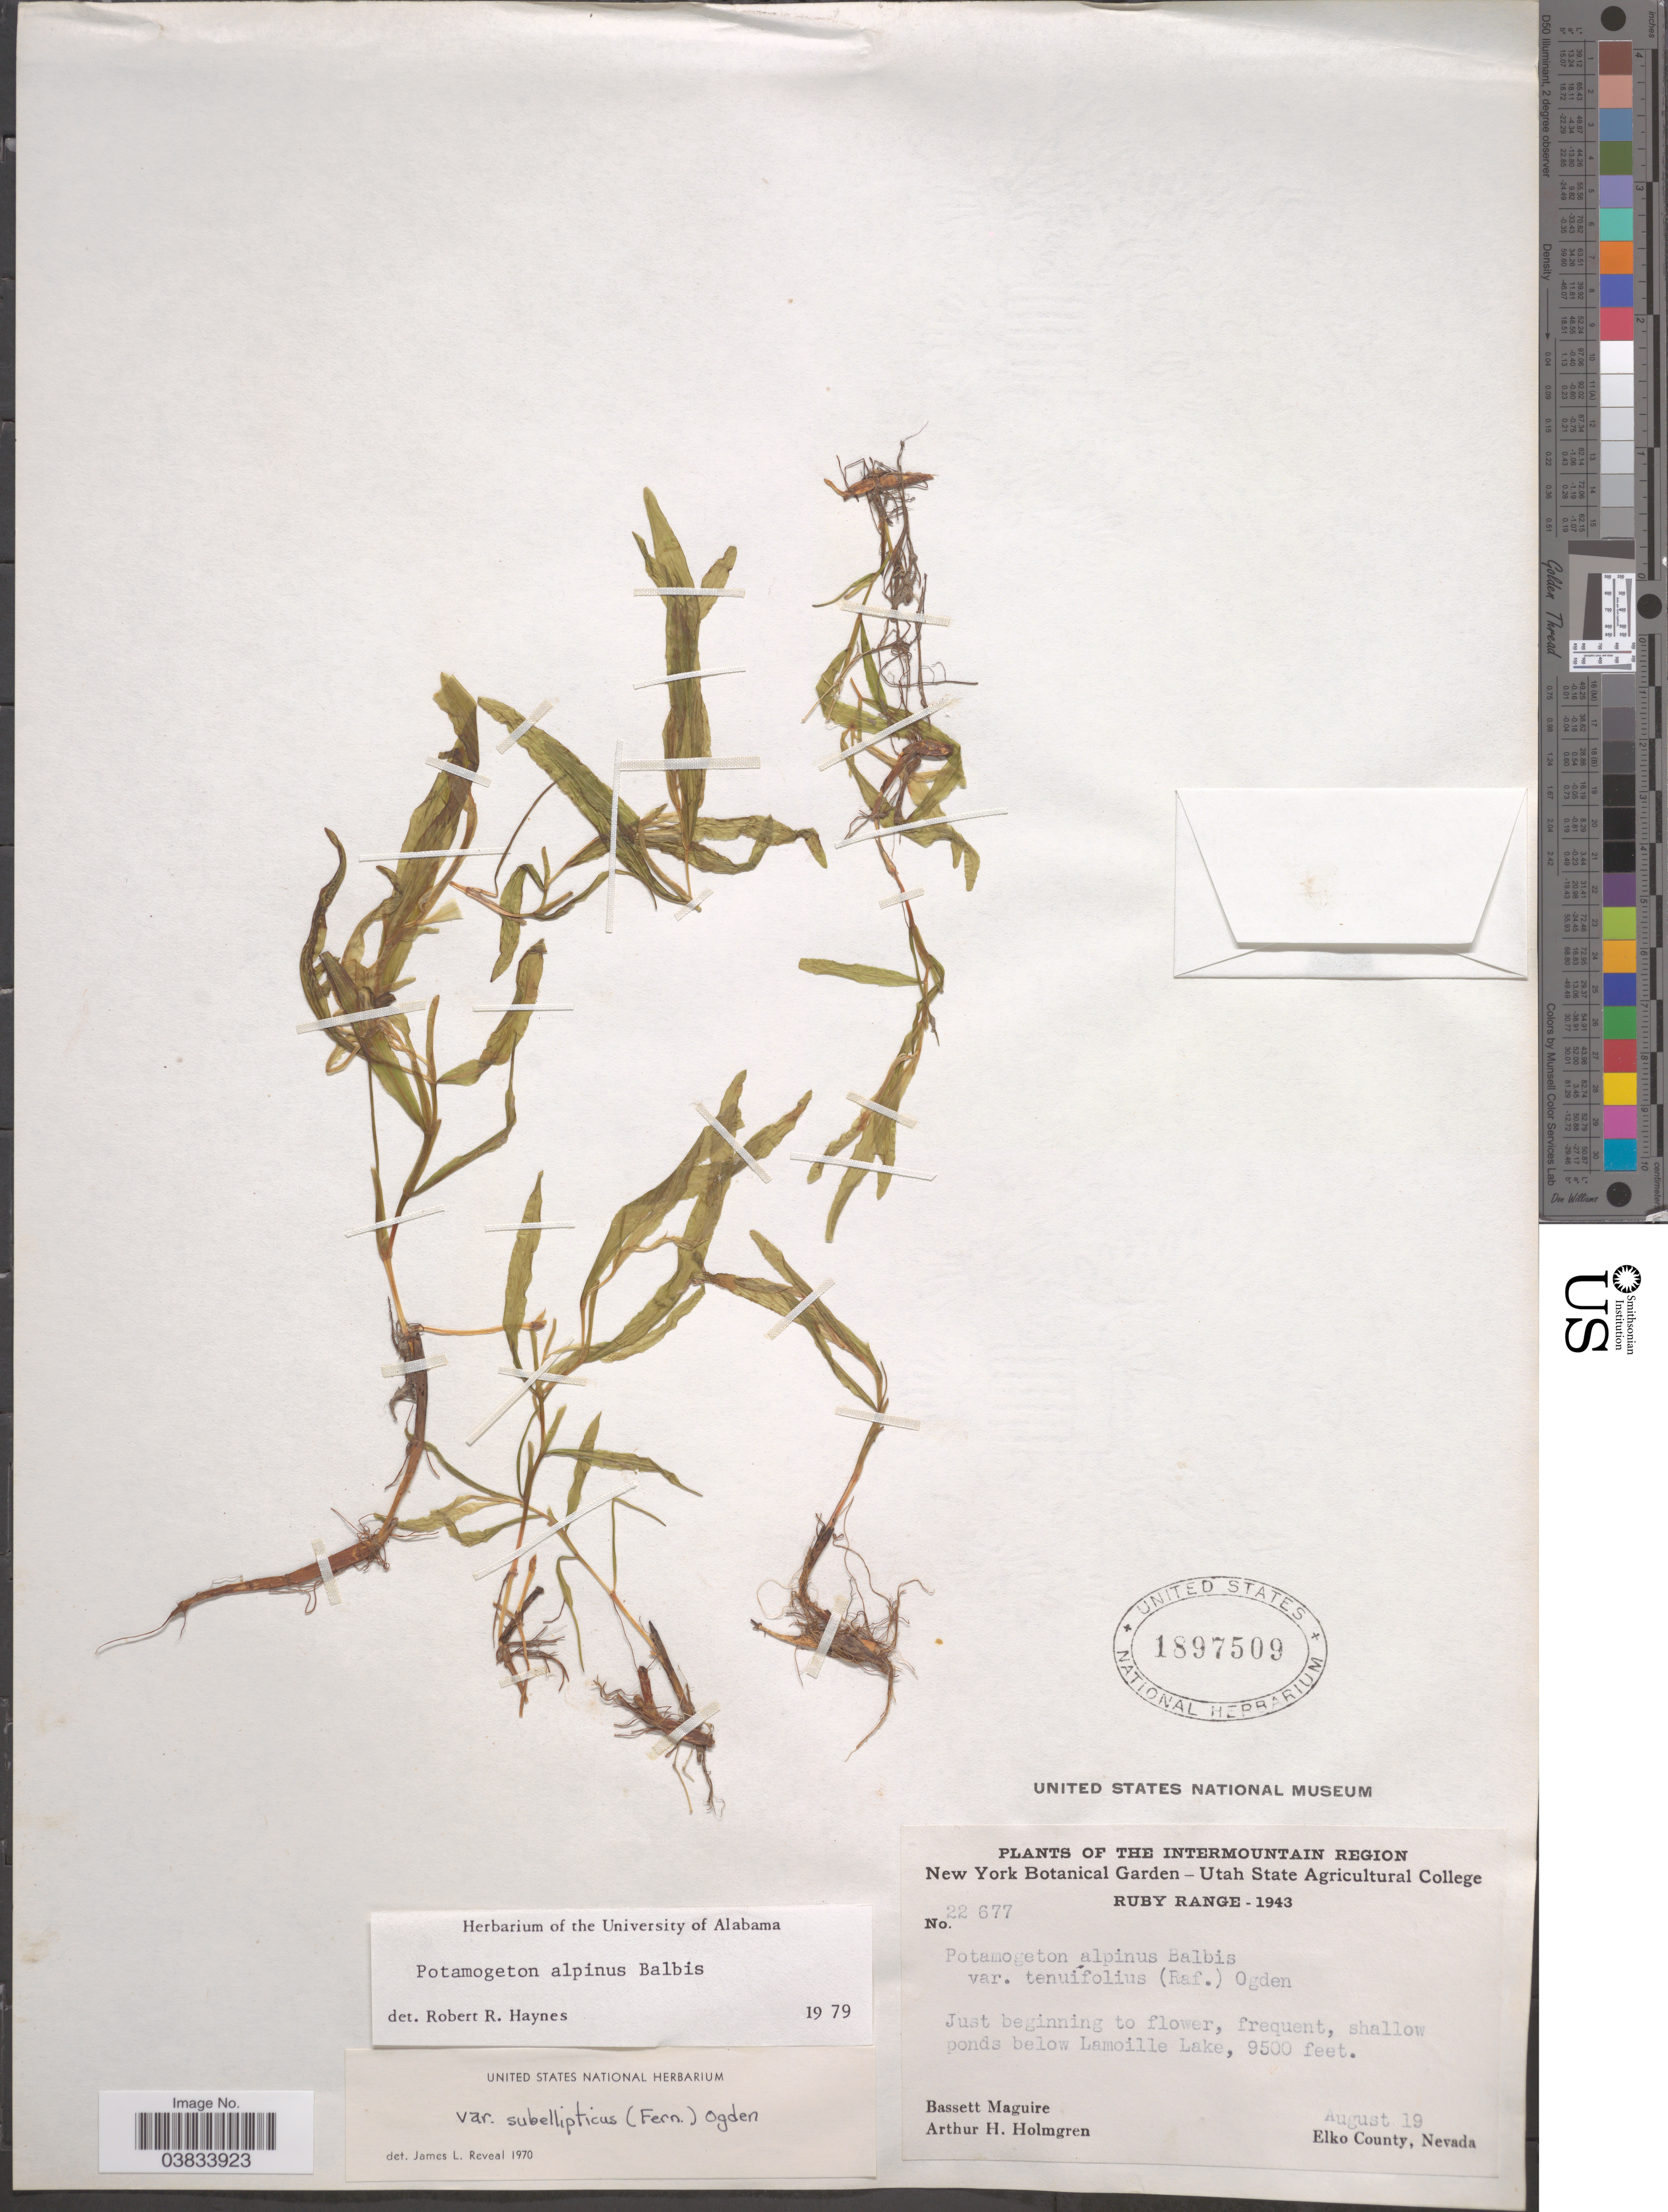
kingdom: Plantae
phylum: Tracheophyta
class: Liliopsida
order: Alismatales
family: Potamogetonaceae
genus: Potamogeton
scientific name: Potamogeton alpinus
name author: Balb.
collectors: B. Maguire & A. H. Holmgren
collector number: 22677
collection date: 1943-08-19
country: United States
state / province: Nevada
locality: The Intermountain Region. Ruby Range. Shallow ponds below Lamoille Lake. Elko County.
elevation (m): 2896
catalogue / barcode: US 1897509